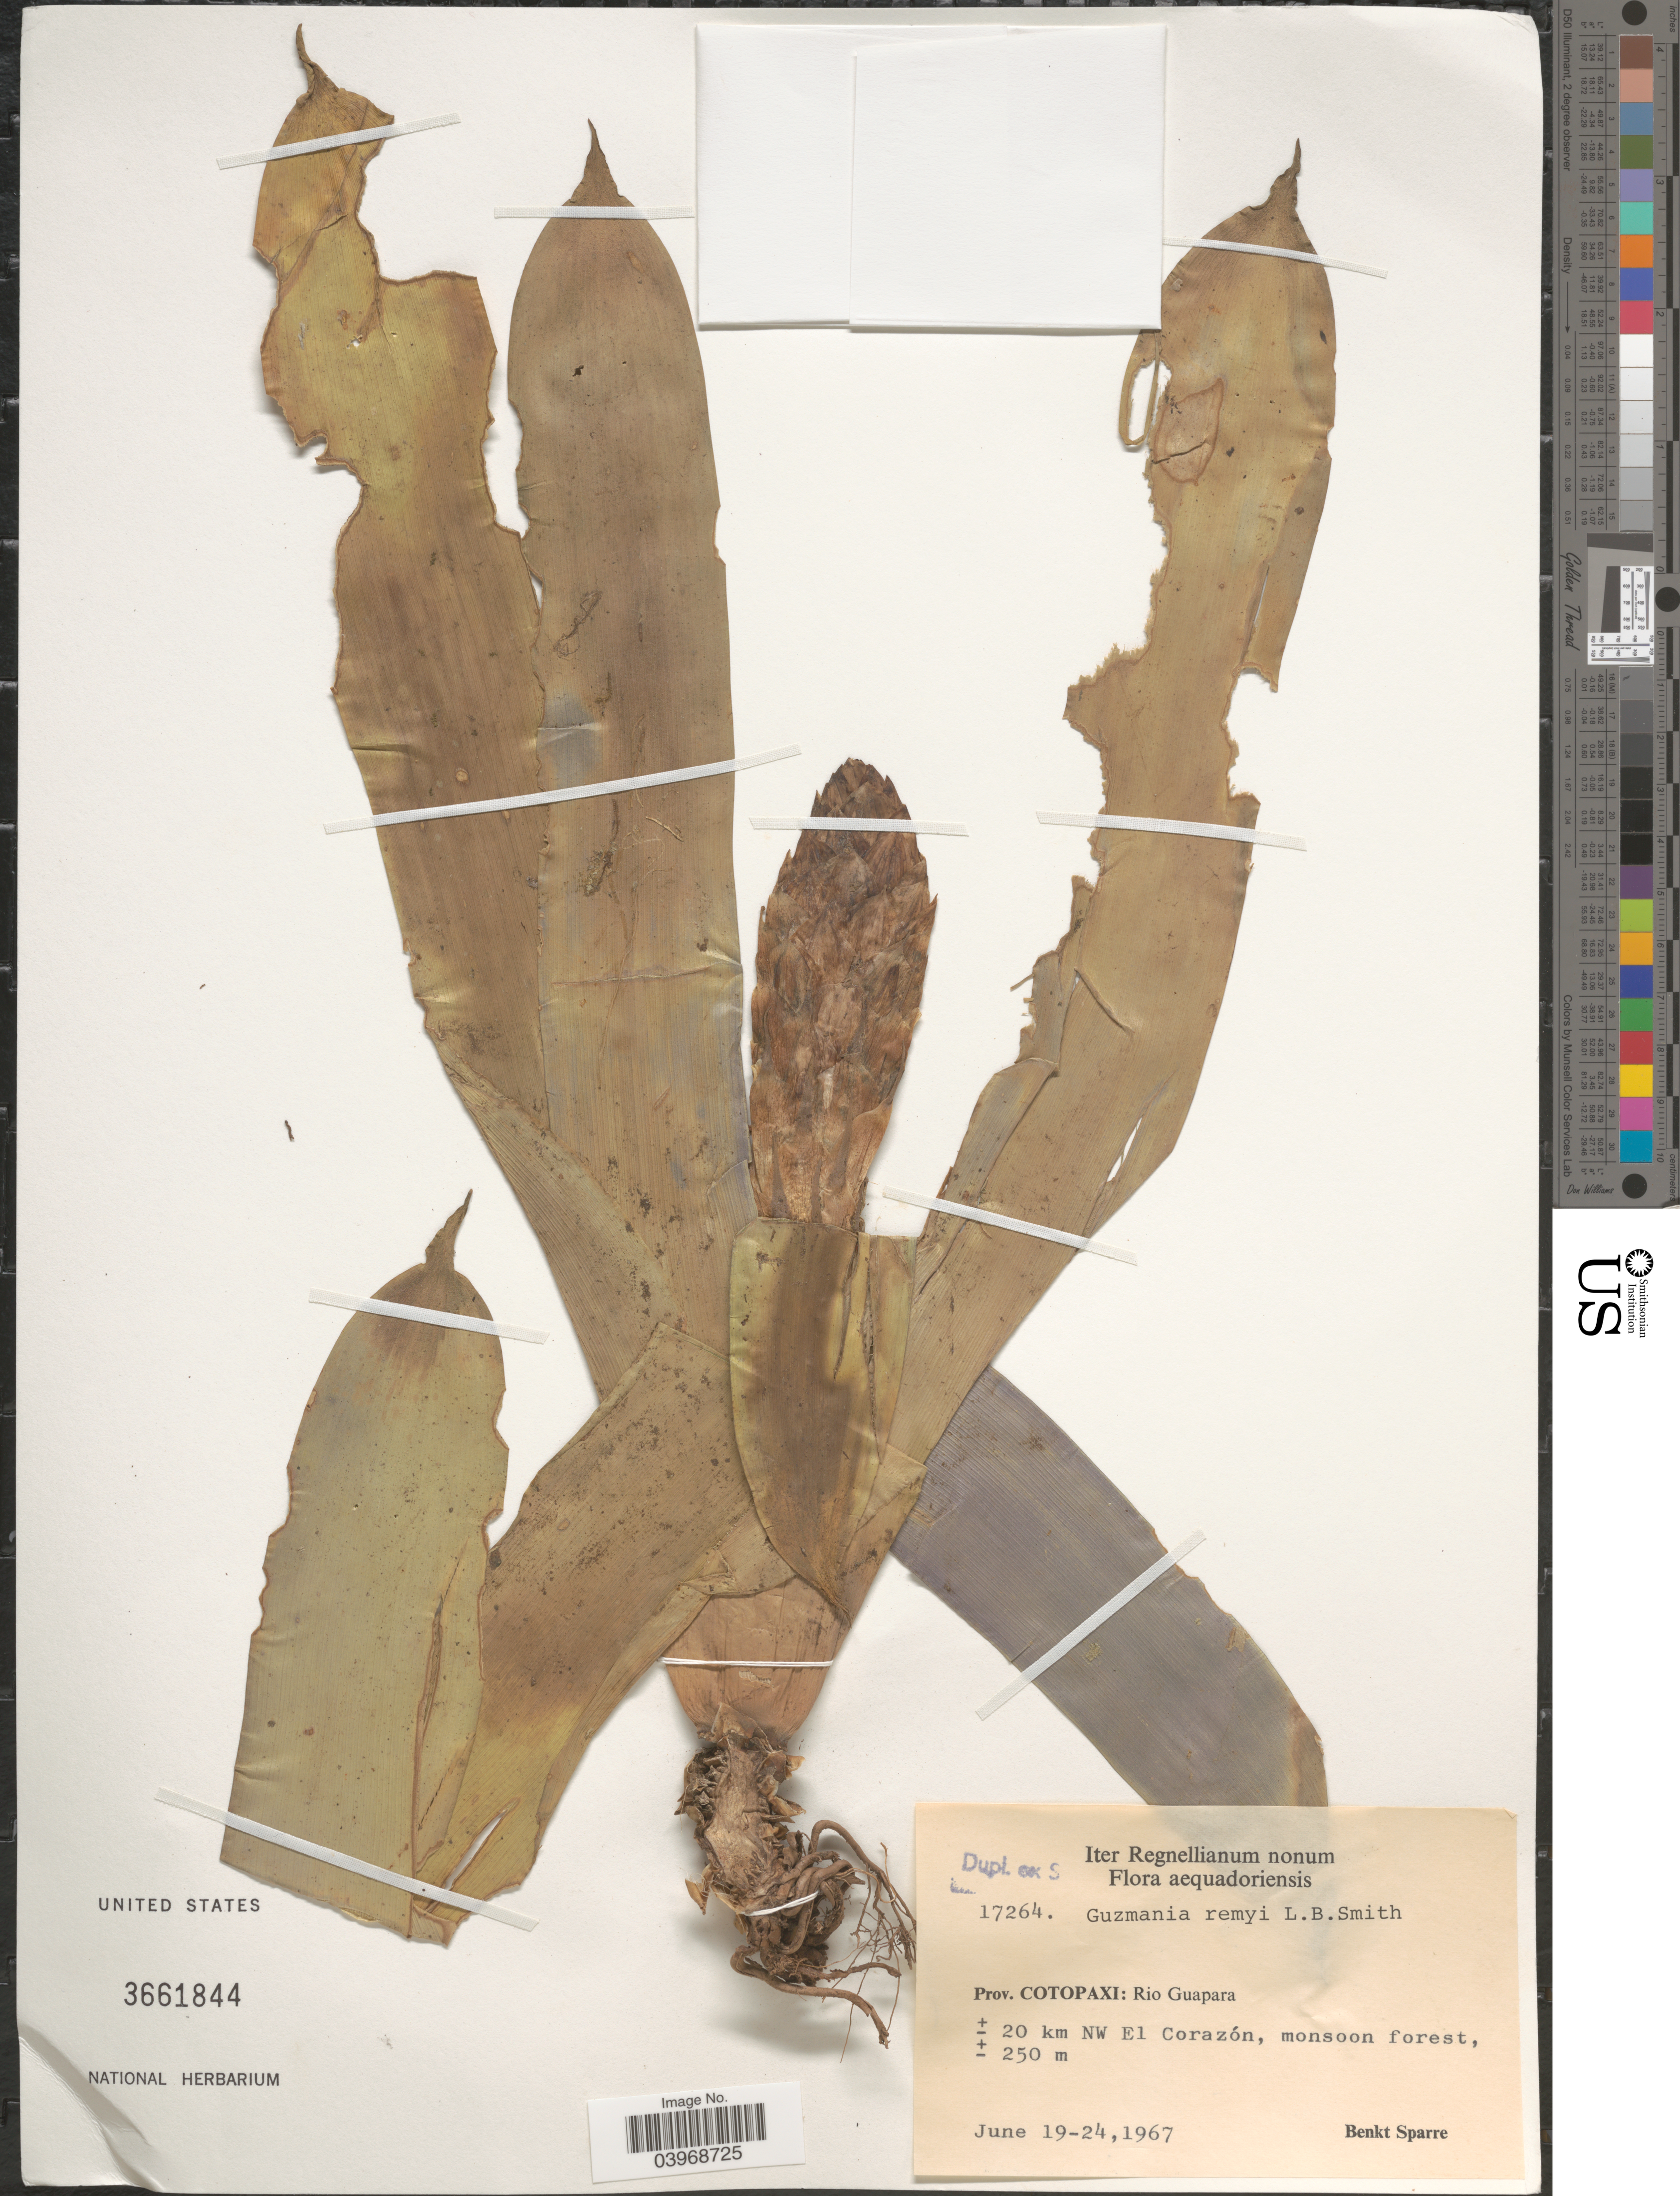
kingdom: Plantae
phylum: Tracheophyta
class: Liliopsida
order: Poales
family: Bromeliaceae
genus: Guzmania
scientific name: Guzmania remyi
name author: L.B. Sm.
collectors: B. Sparre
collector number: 17264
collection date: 1967-06-19/1967-06-24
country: Ecuador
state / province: Cotopaxi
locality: Aequadoriensis. Rio Guapara. ± 20 km NW El Corazón, monsoon forest.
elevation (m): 250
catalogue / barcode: US 3661844